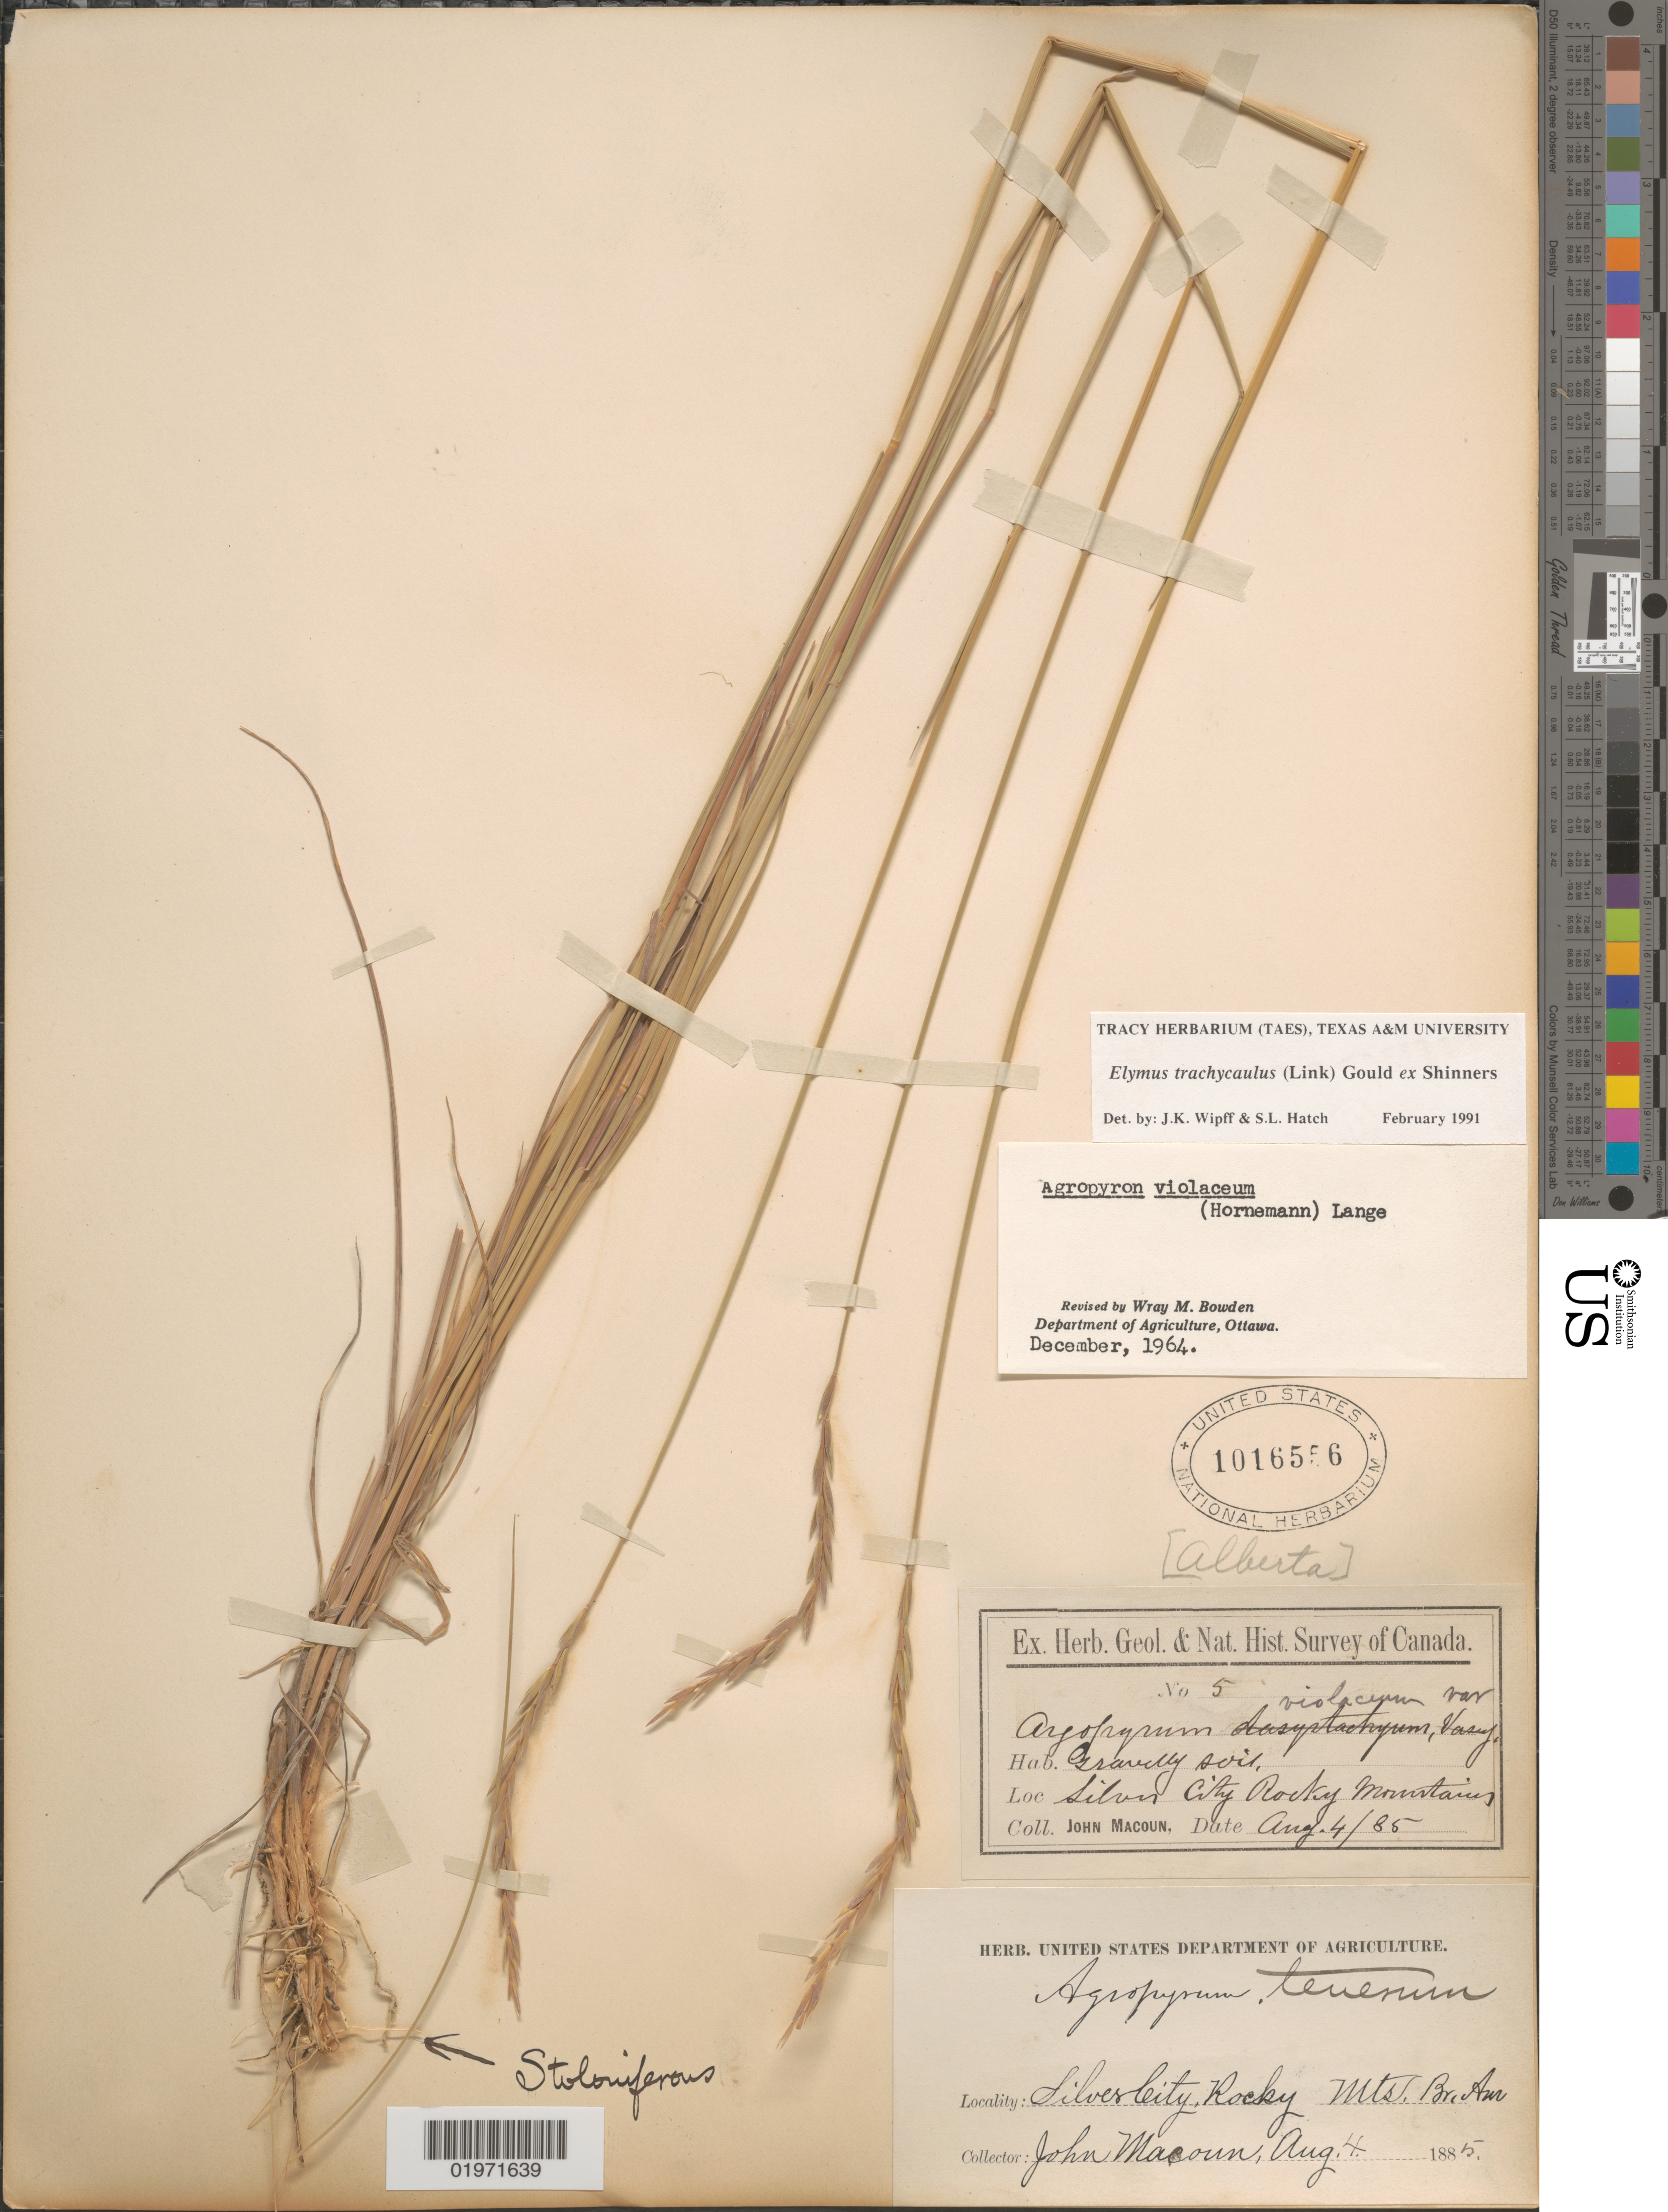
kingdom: Plantae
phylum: Tracheophyta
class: Liliopsida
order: Poales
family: Poaceae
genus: Elymus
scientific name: Elymus trachycaulus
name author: (Link) Gould ex Shinners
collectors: J. Macoun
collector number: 5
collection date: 1885-08-04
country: Canada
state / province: Alberta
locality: Geol. & Nat. Hist. Survey of Canada. Silver City, Rocky Mountains. Br. Am.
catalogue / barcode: US 1016556